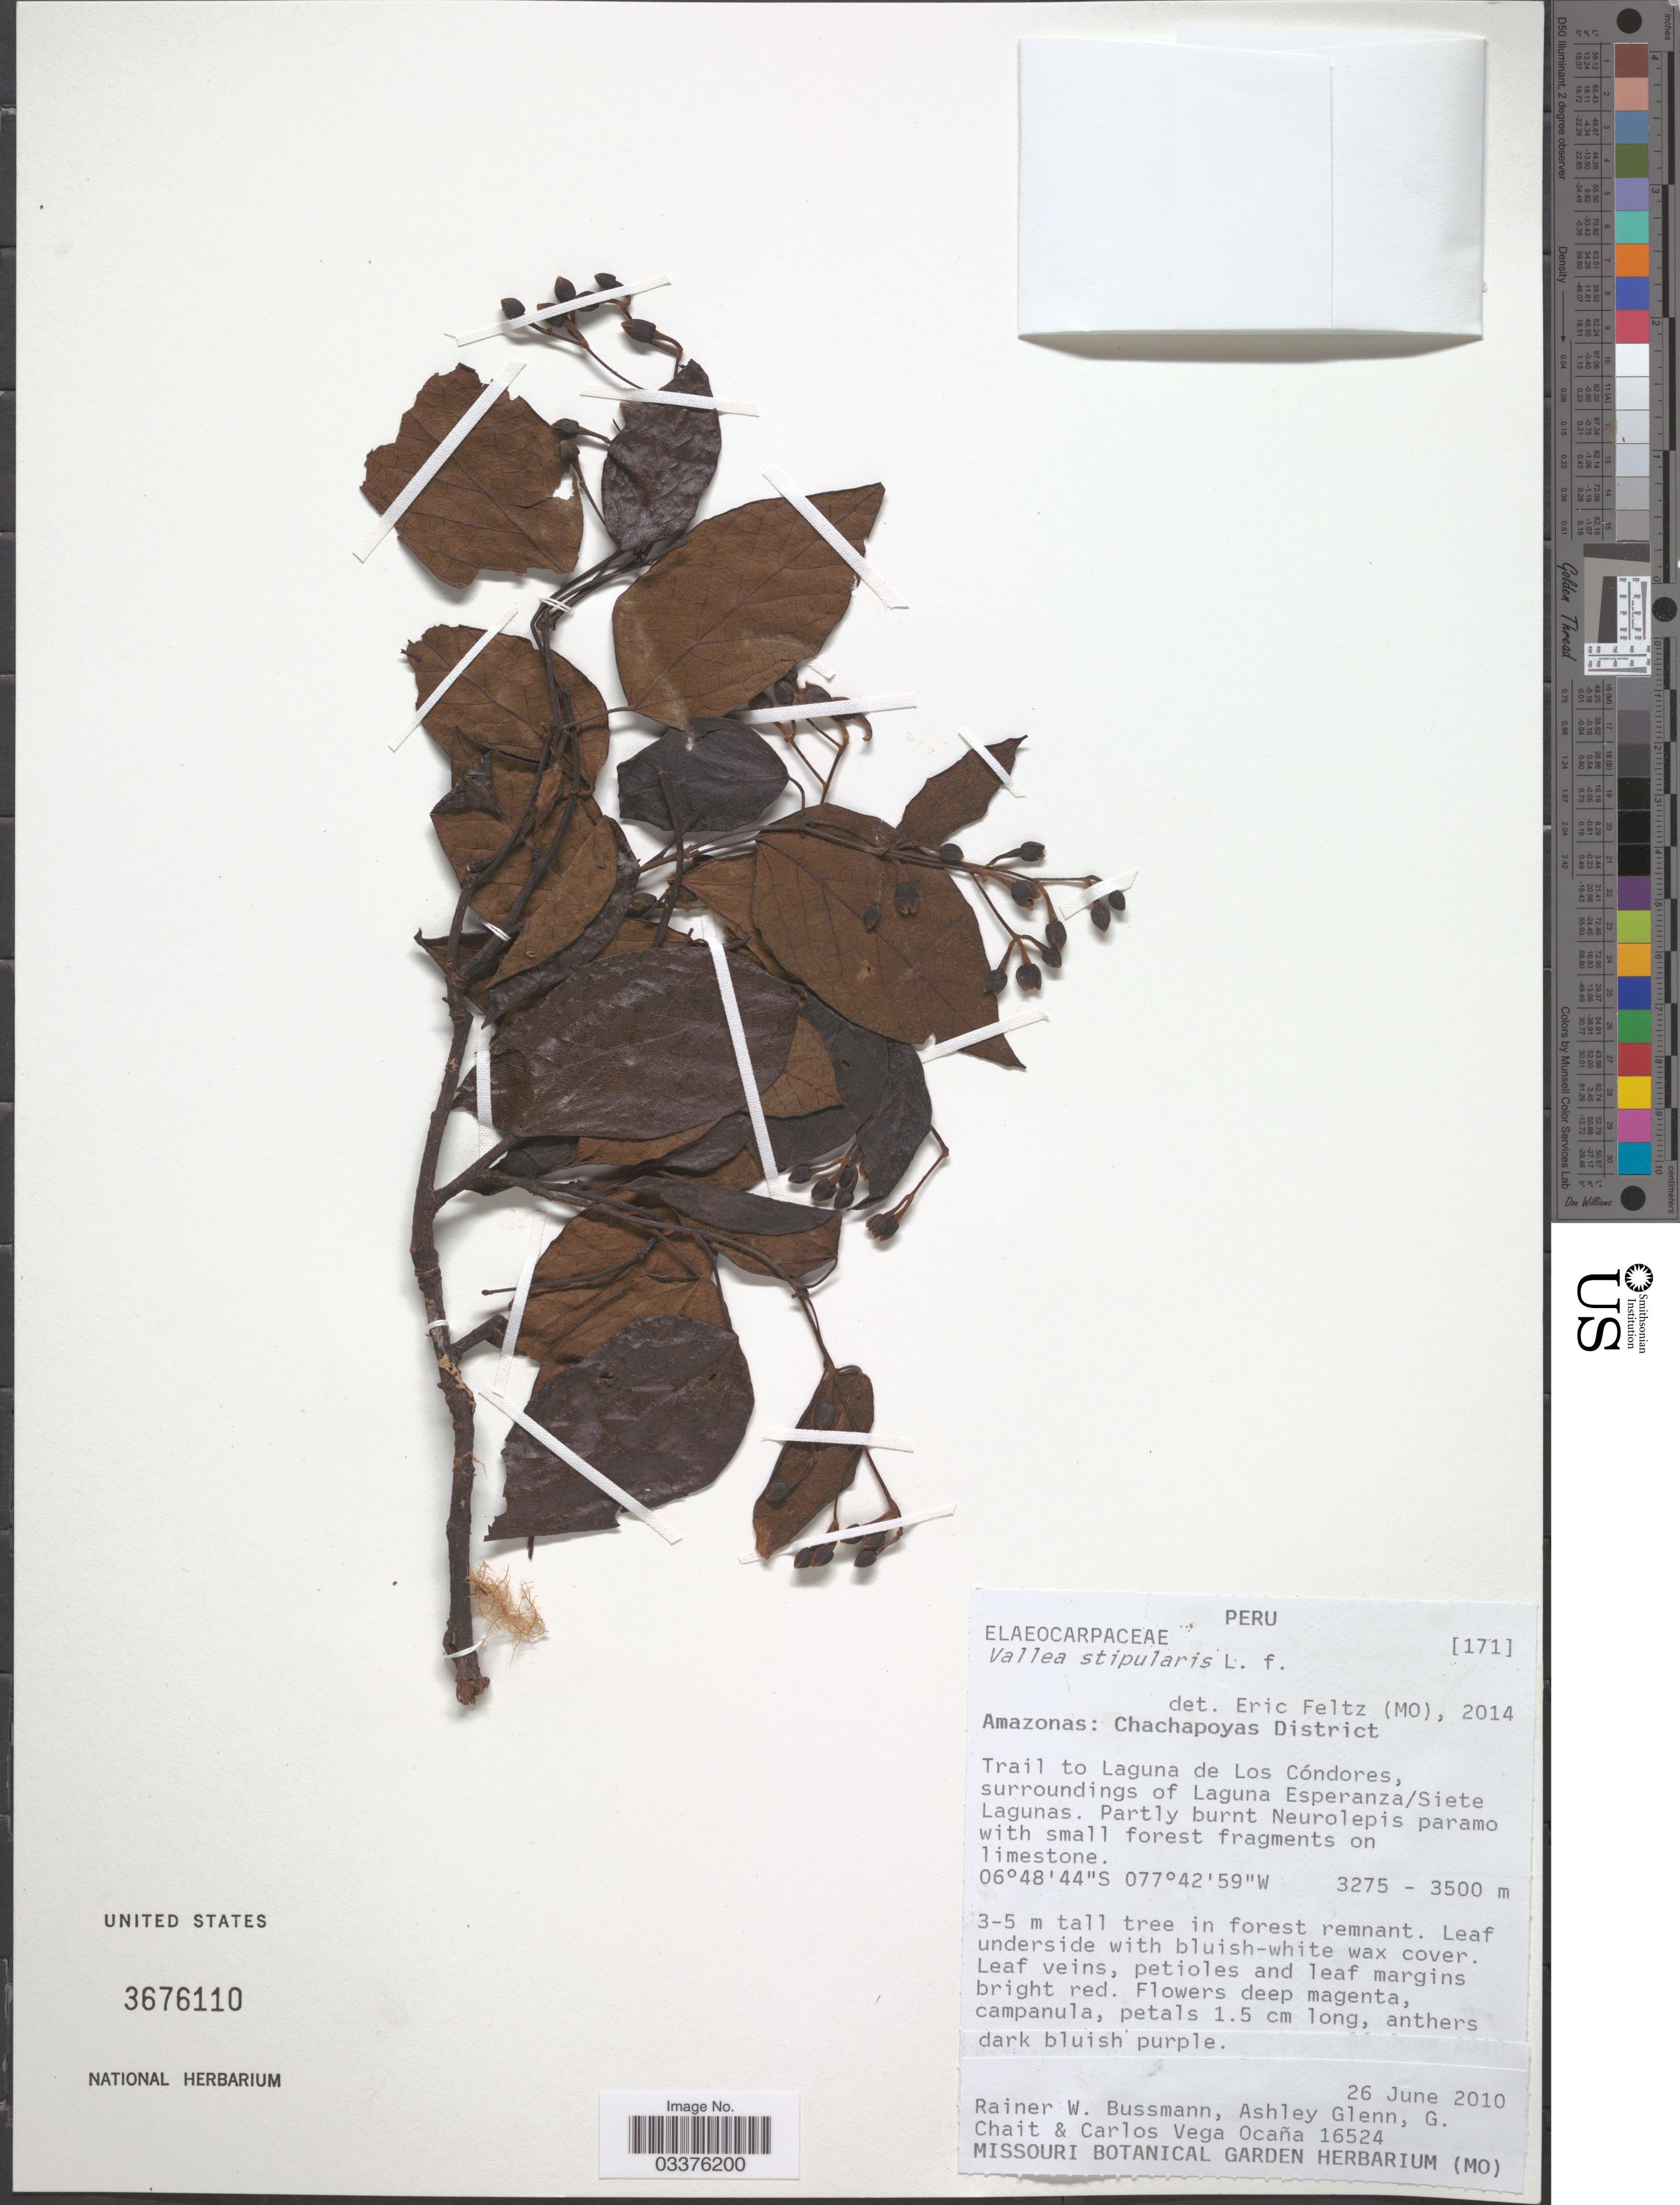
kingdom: Plantae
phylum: Tracheophyta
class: Magnoliopsida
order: Oxalidales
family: Elaeocarpaceae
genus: Vallea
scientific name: Vallea stipularis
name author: L. f.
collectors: R. W. Bussmann, A. Glenn, G. Chait & C. Vegas Ocaña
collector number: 16524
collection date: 2010-06-26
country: Peru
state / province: Amazonas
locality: Chachapoyas District, Trail to Laguna de Los Cóndores, surroundings of Laguna Esperanza/Siete Lagunas.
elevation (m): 3275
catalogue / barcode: US 3676110